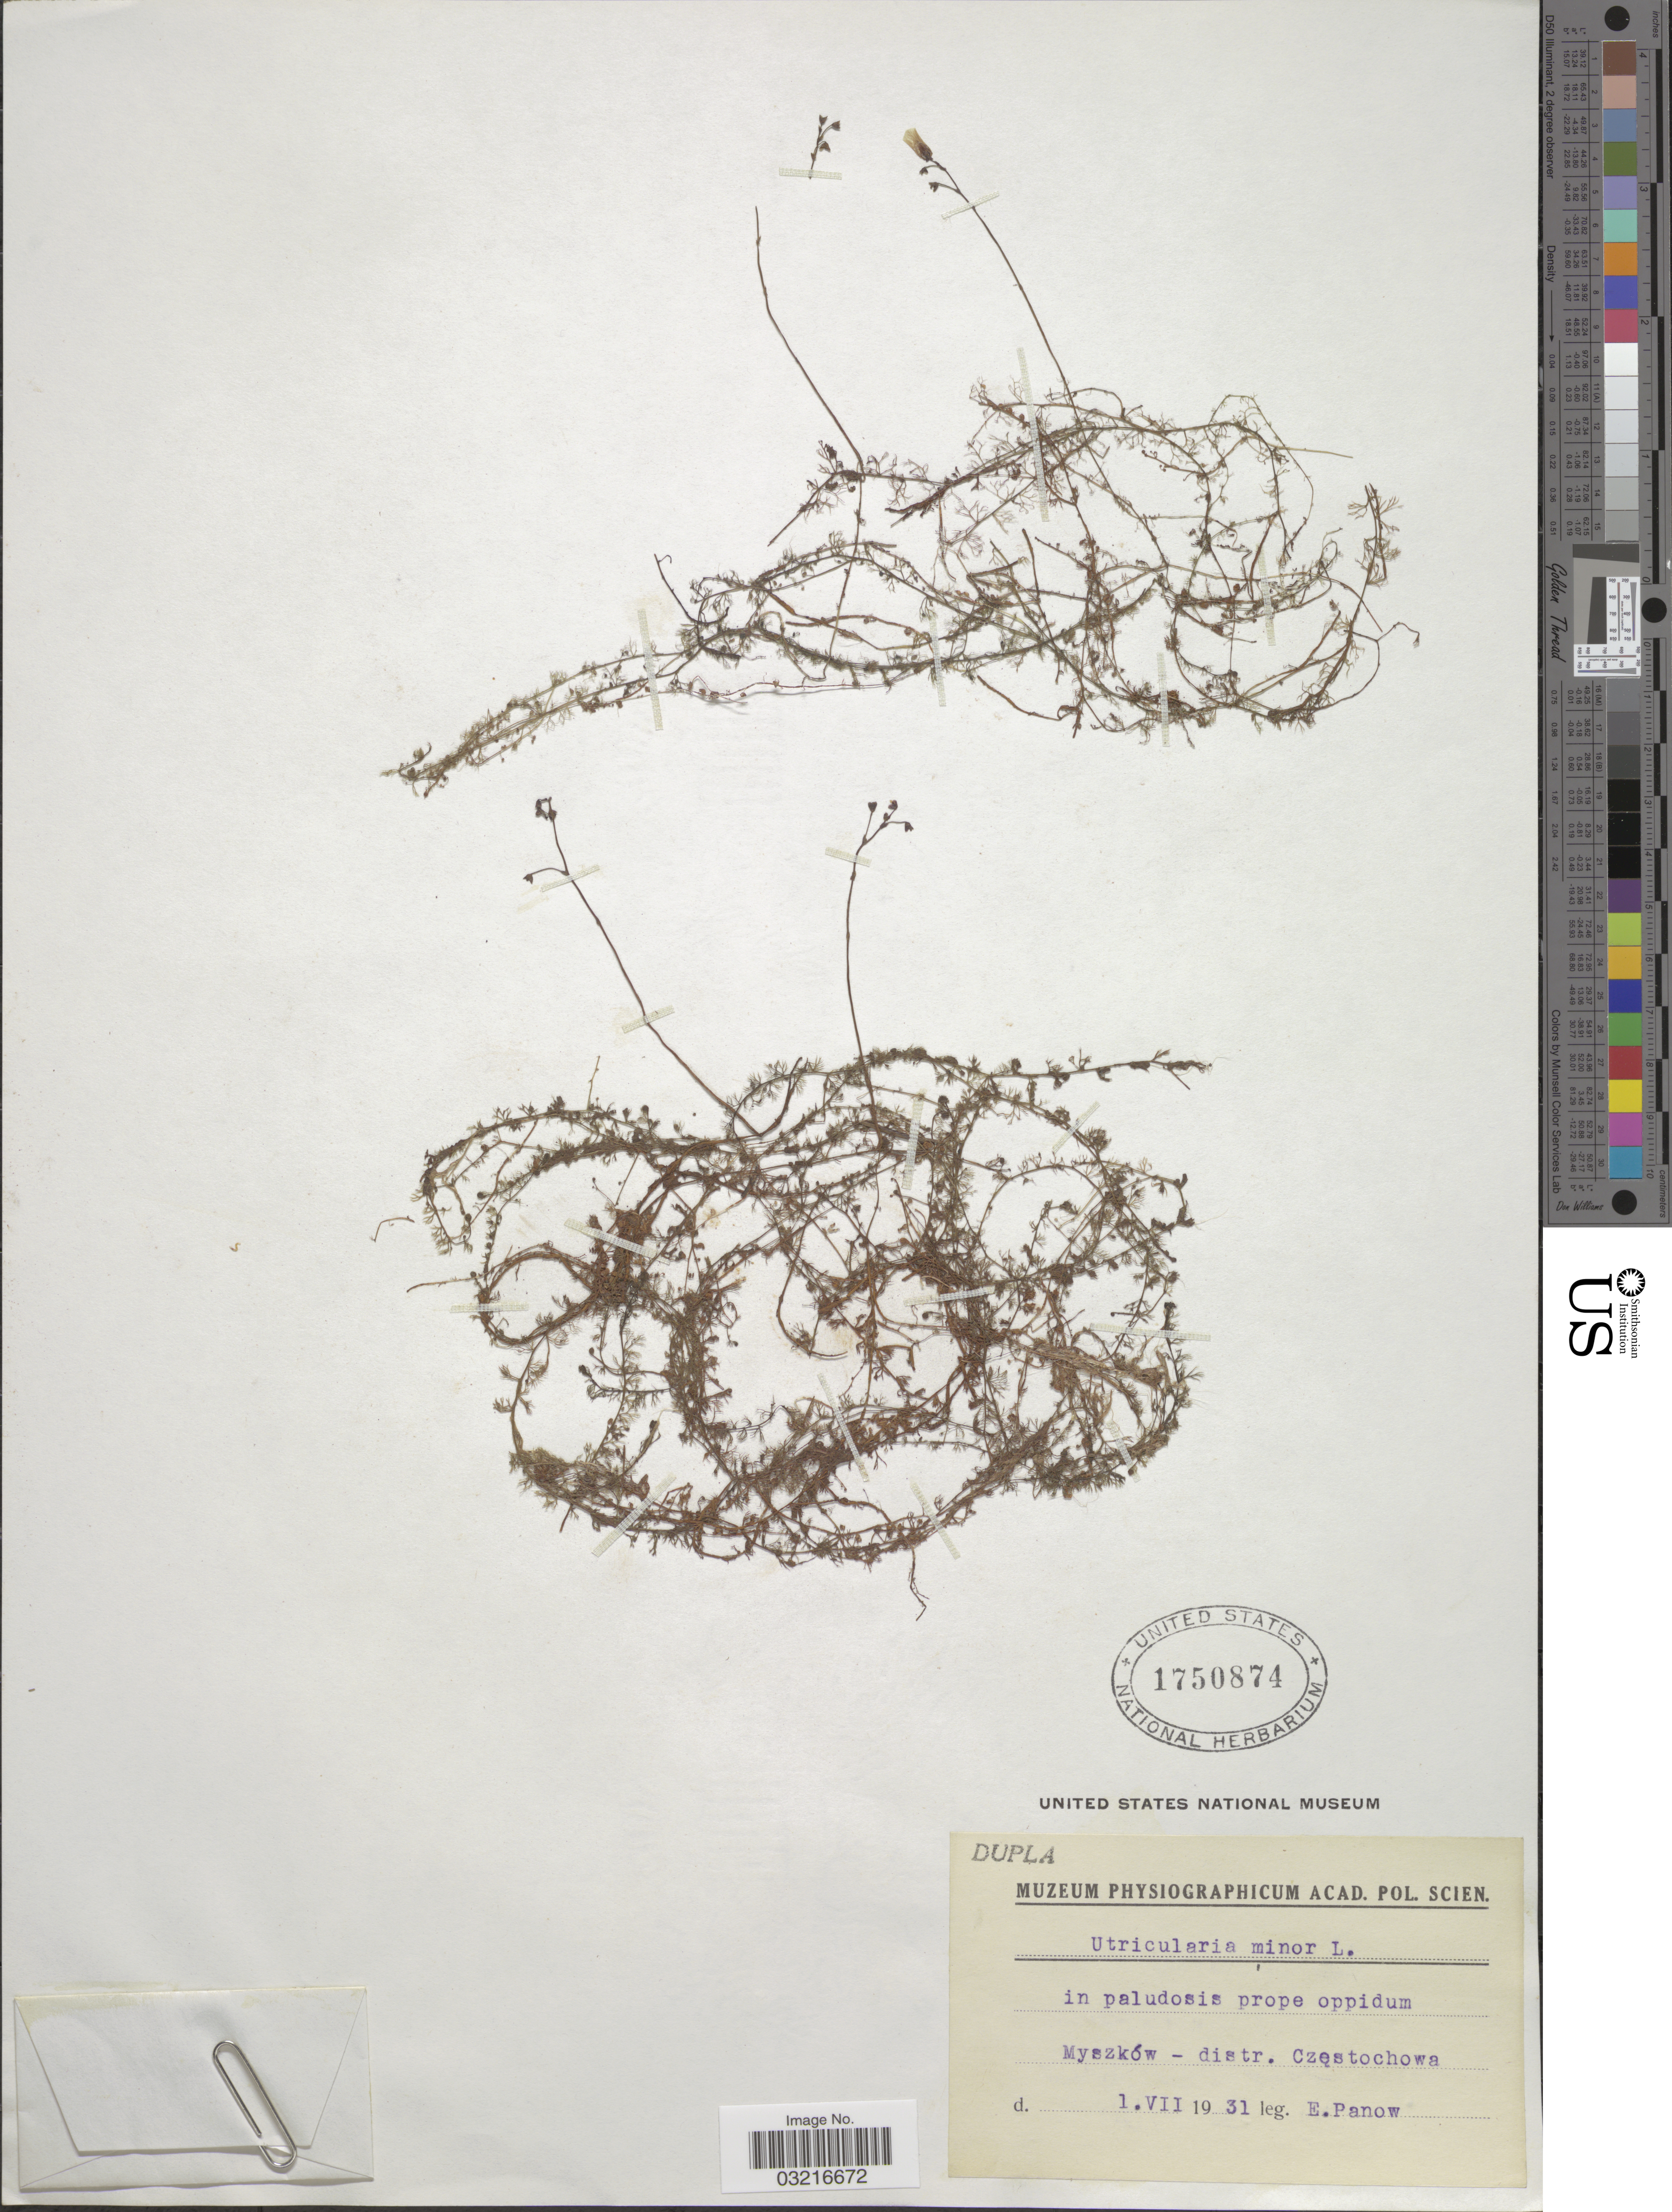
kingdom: Plantae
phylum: Tracheophyta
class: Magnoliopsida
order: Lamiales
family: Lentibulariaceae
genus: Utricularia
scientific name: Utricularia minor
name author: L.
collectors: E. Panow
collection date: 1931-07-01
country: Poland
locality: Myszków - distr. Czestochowa.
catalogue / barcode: US 1750874